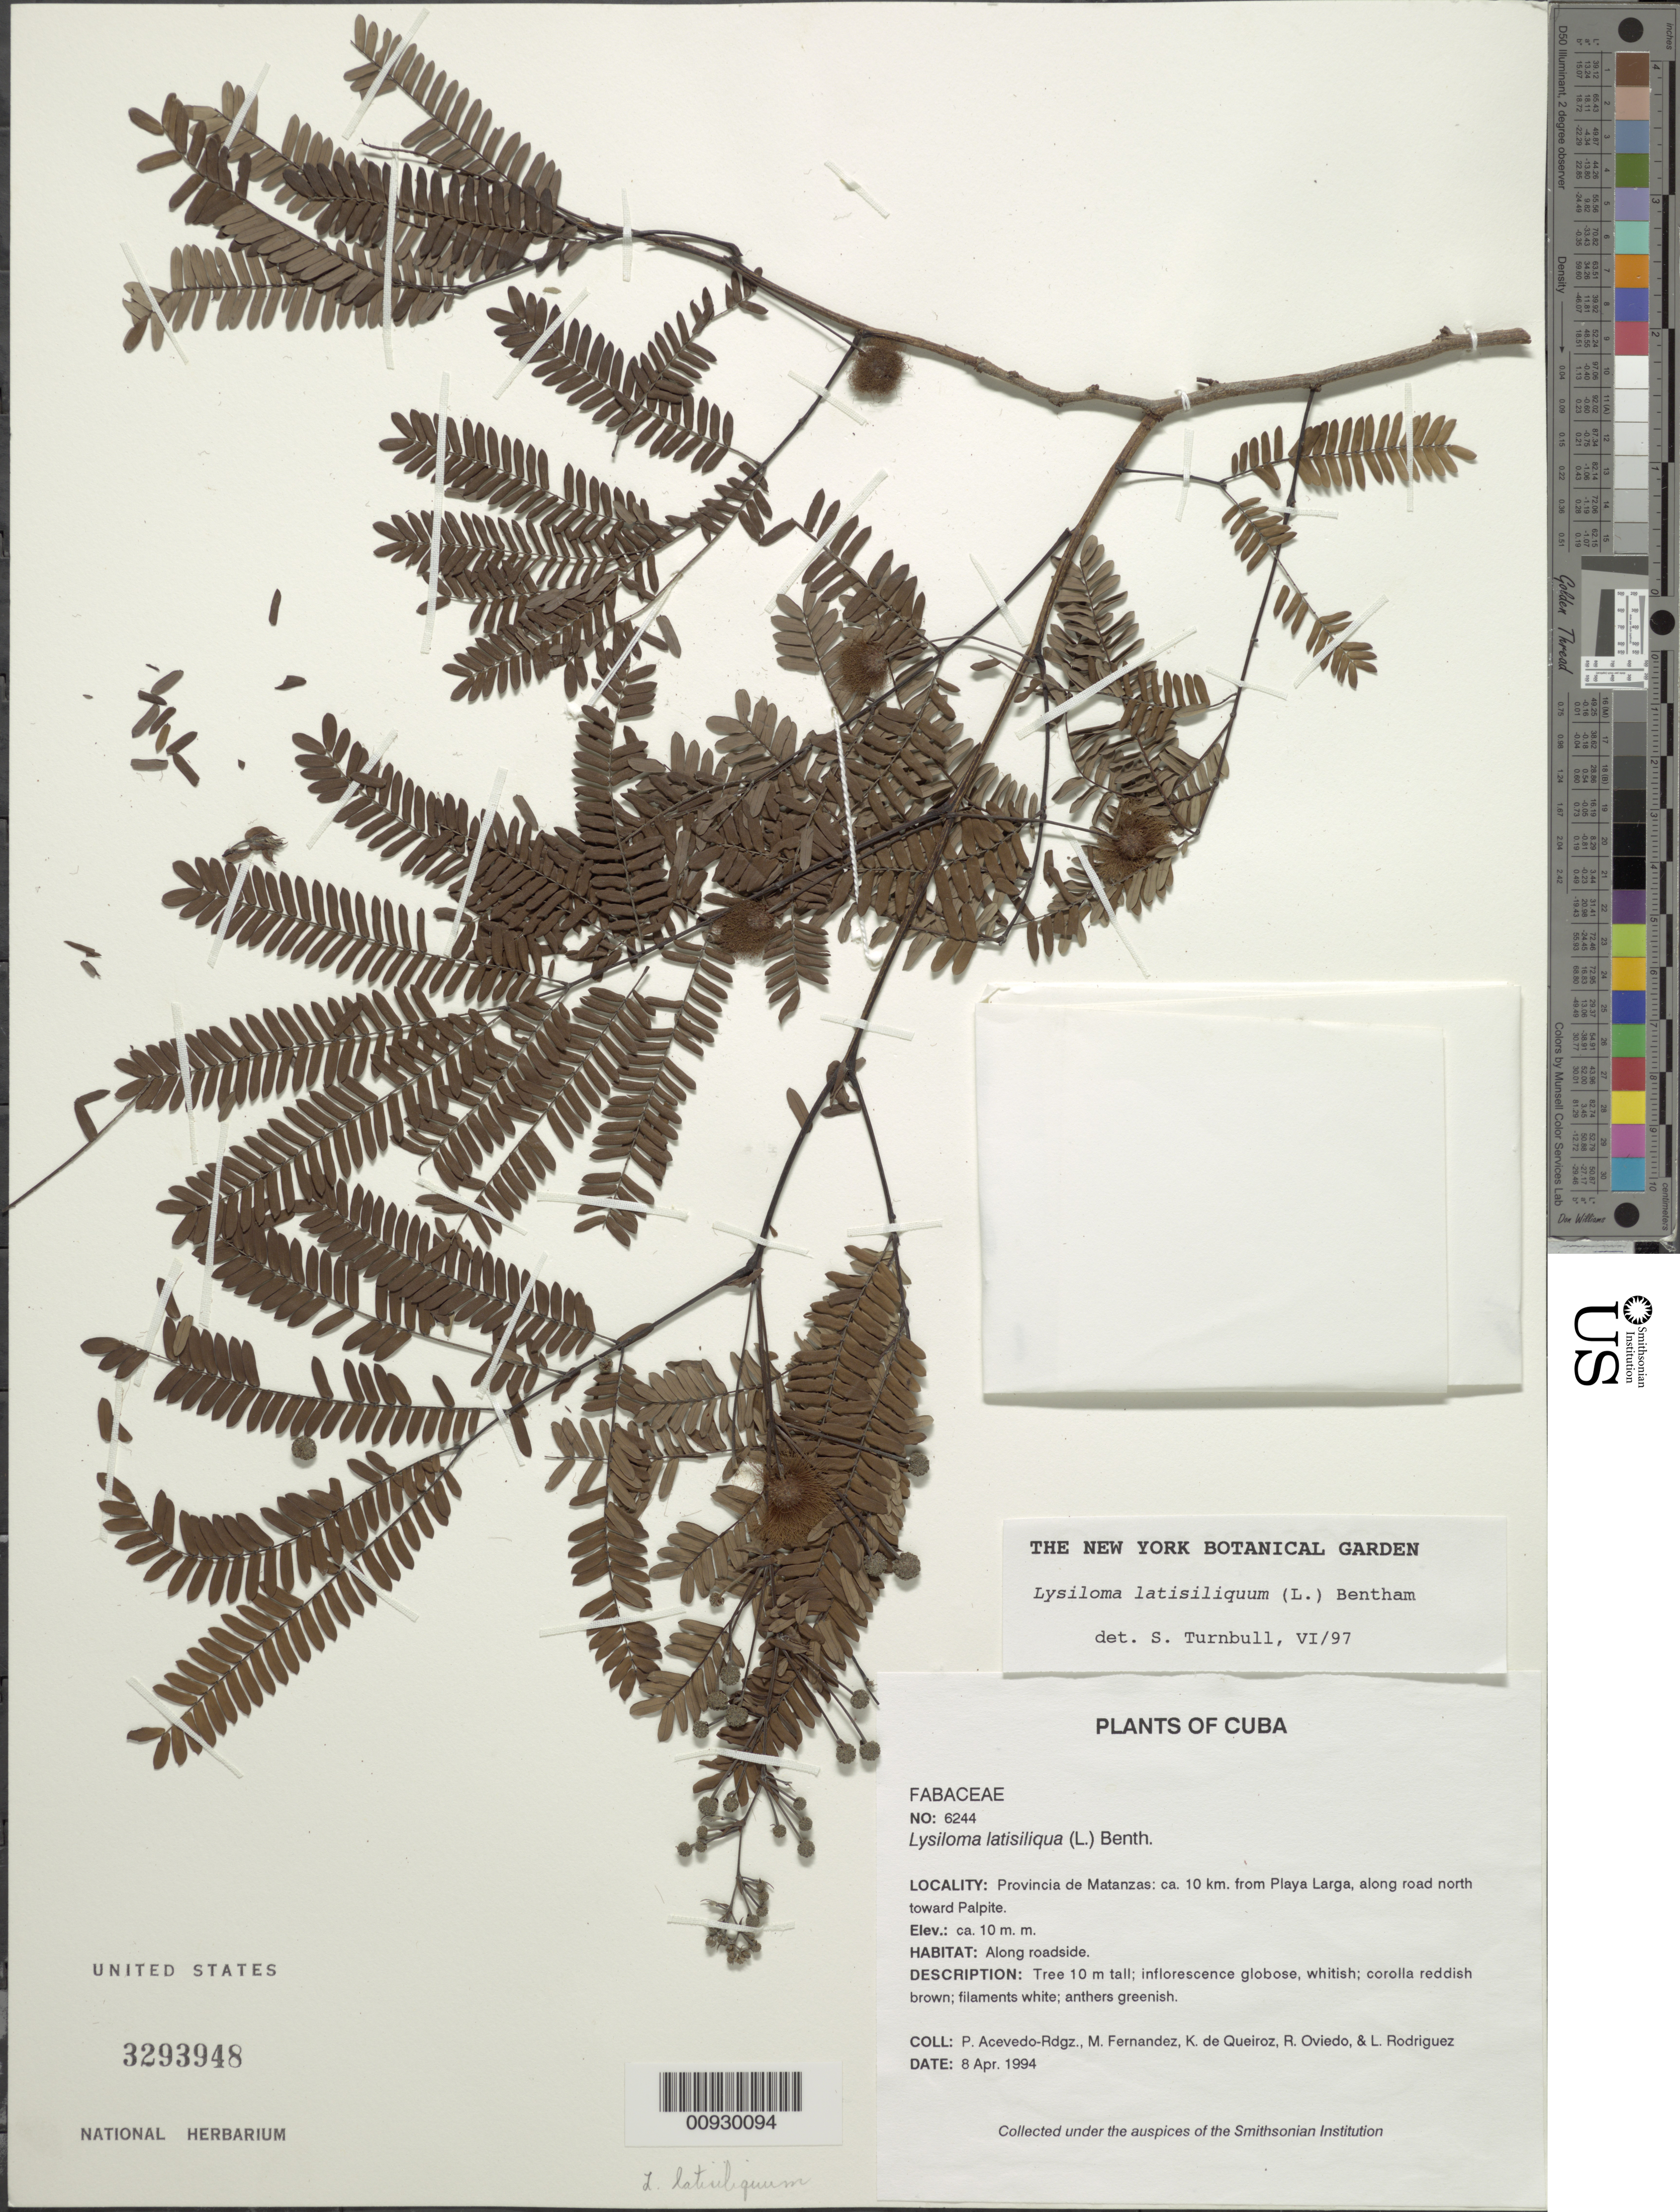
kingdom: Plantae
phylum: Tracheophyta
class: Magnoliopsida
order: Fabales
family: Fabaceae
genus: Lysiloma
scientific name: Lysiloma latisiliquum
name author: (L.) Benth.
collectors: P. Acevedo-Rodr., M. Fernández, K. De Queiroz, R. Oviedo & L. Rodriguez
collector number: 6244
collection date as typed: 08 Apr 1994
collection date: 1994-04-08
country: Cuba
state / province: Matanzas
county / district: Municipio de Ciénaga de Zapata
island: Cuba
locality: Approx. 10 km from Playa Larga, along the road going north towards Palpite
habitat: Along roadside.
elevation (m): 10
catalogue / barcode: US 3293948